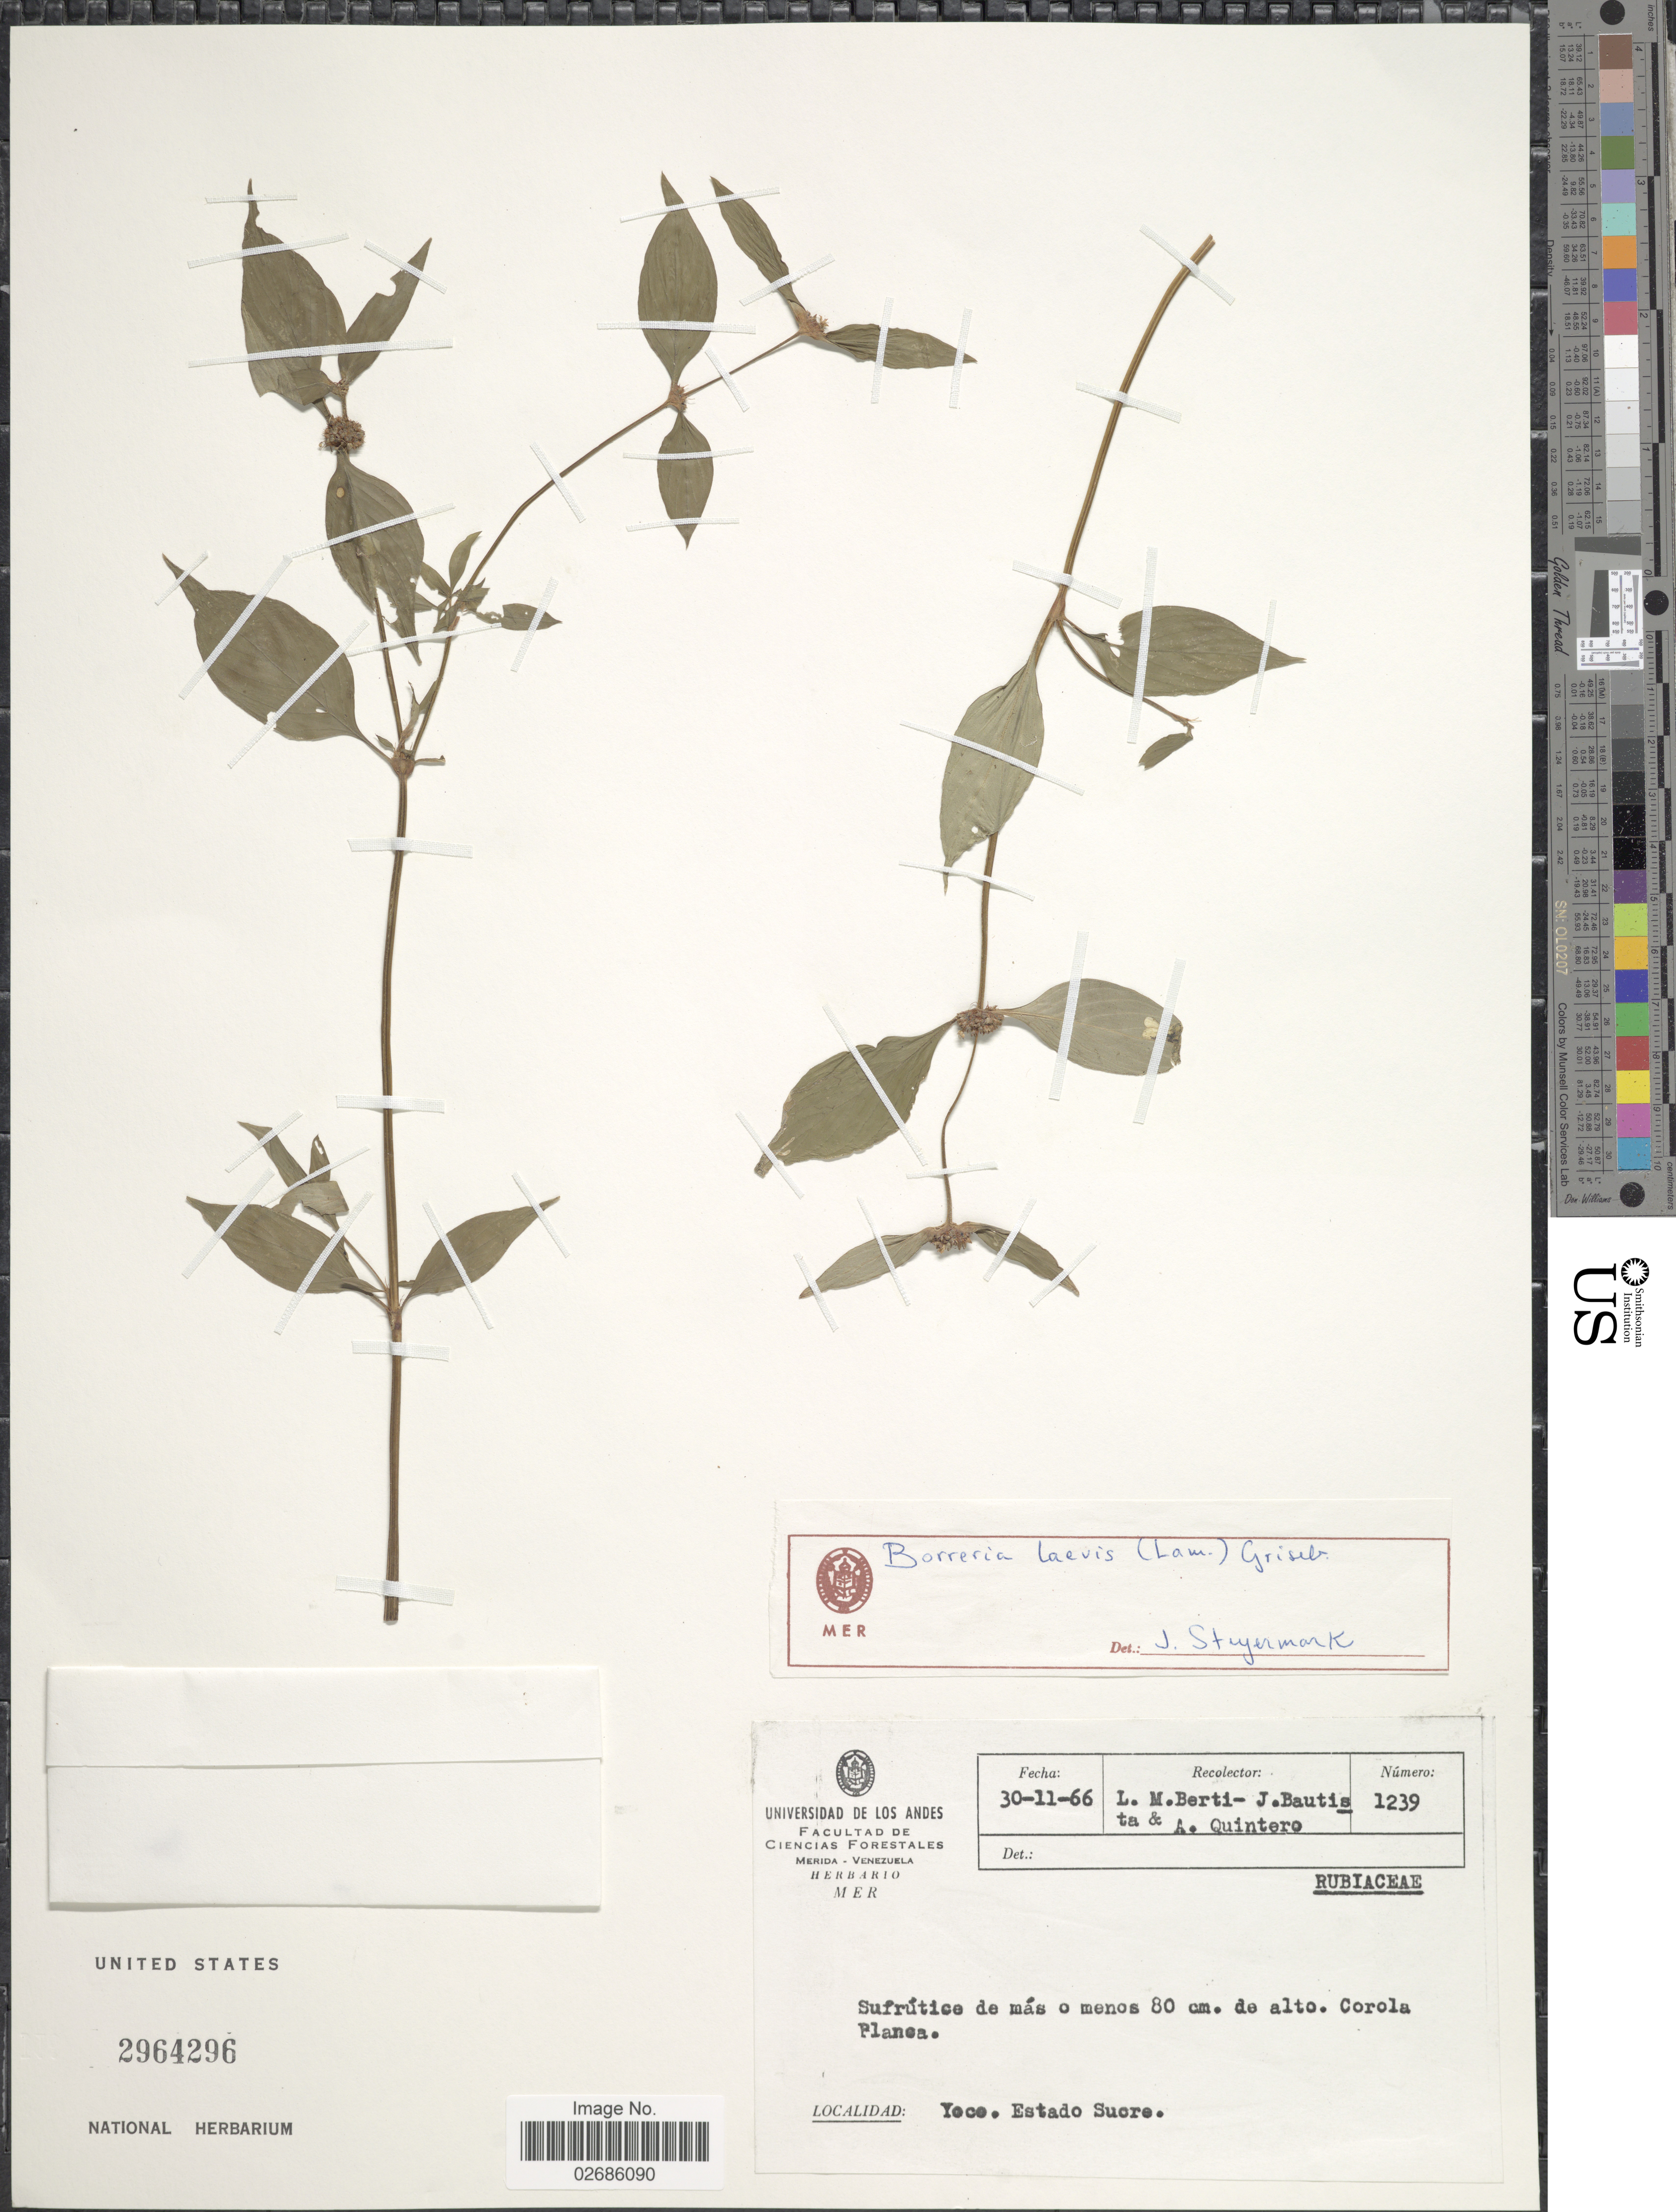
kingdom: Plantae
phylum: Tracheophyta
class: Magnoliopsida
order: Gentianales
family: Rubiaceae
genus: Borreria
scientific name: Borreria assurgens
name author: (Ruiz & Pav.) Griseb.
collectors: L. Marcano-Berti, J. A. Bautista B. & A. Quintero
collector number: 1239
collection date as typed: Transcribed d/m/y: 30/11/66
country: Venezuela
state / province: Sucre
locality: Yoco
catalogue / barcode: US 2964296